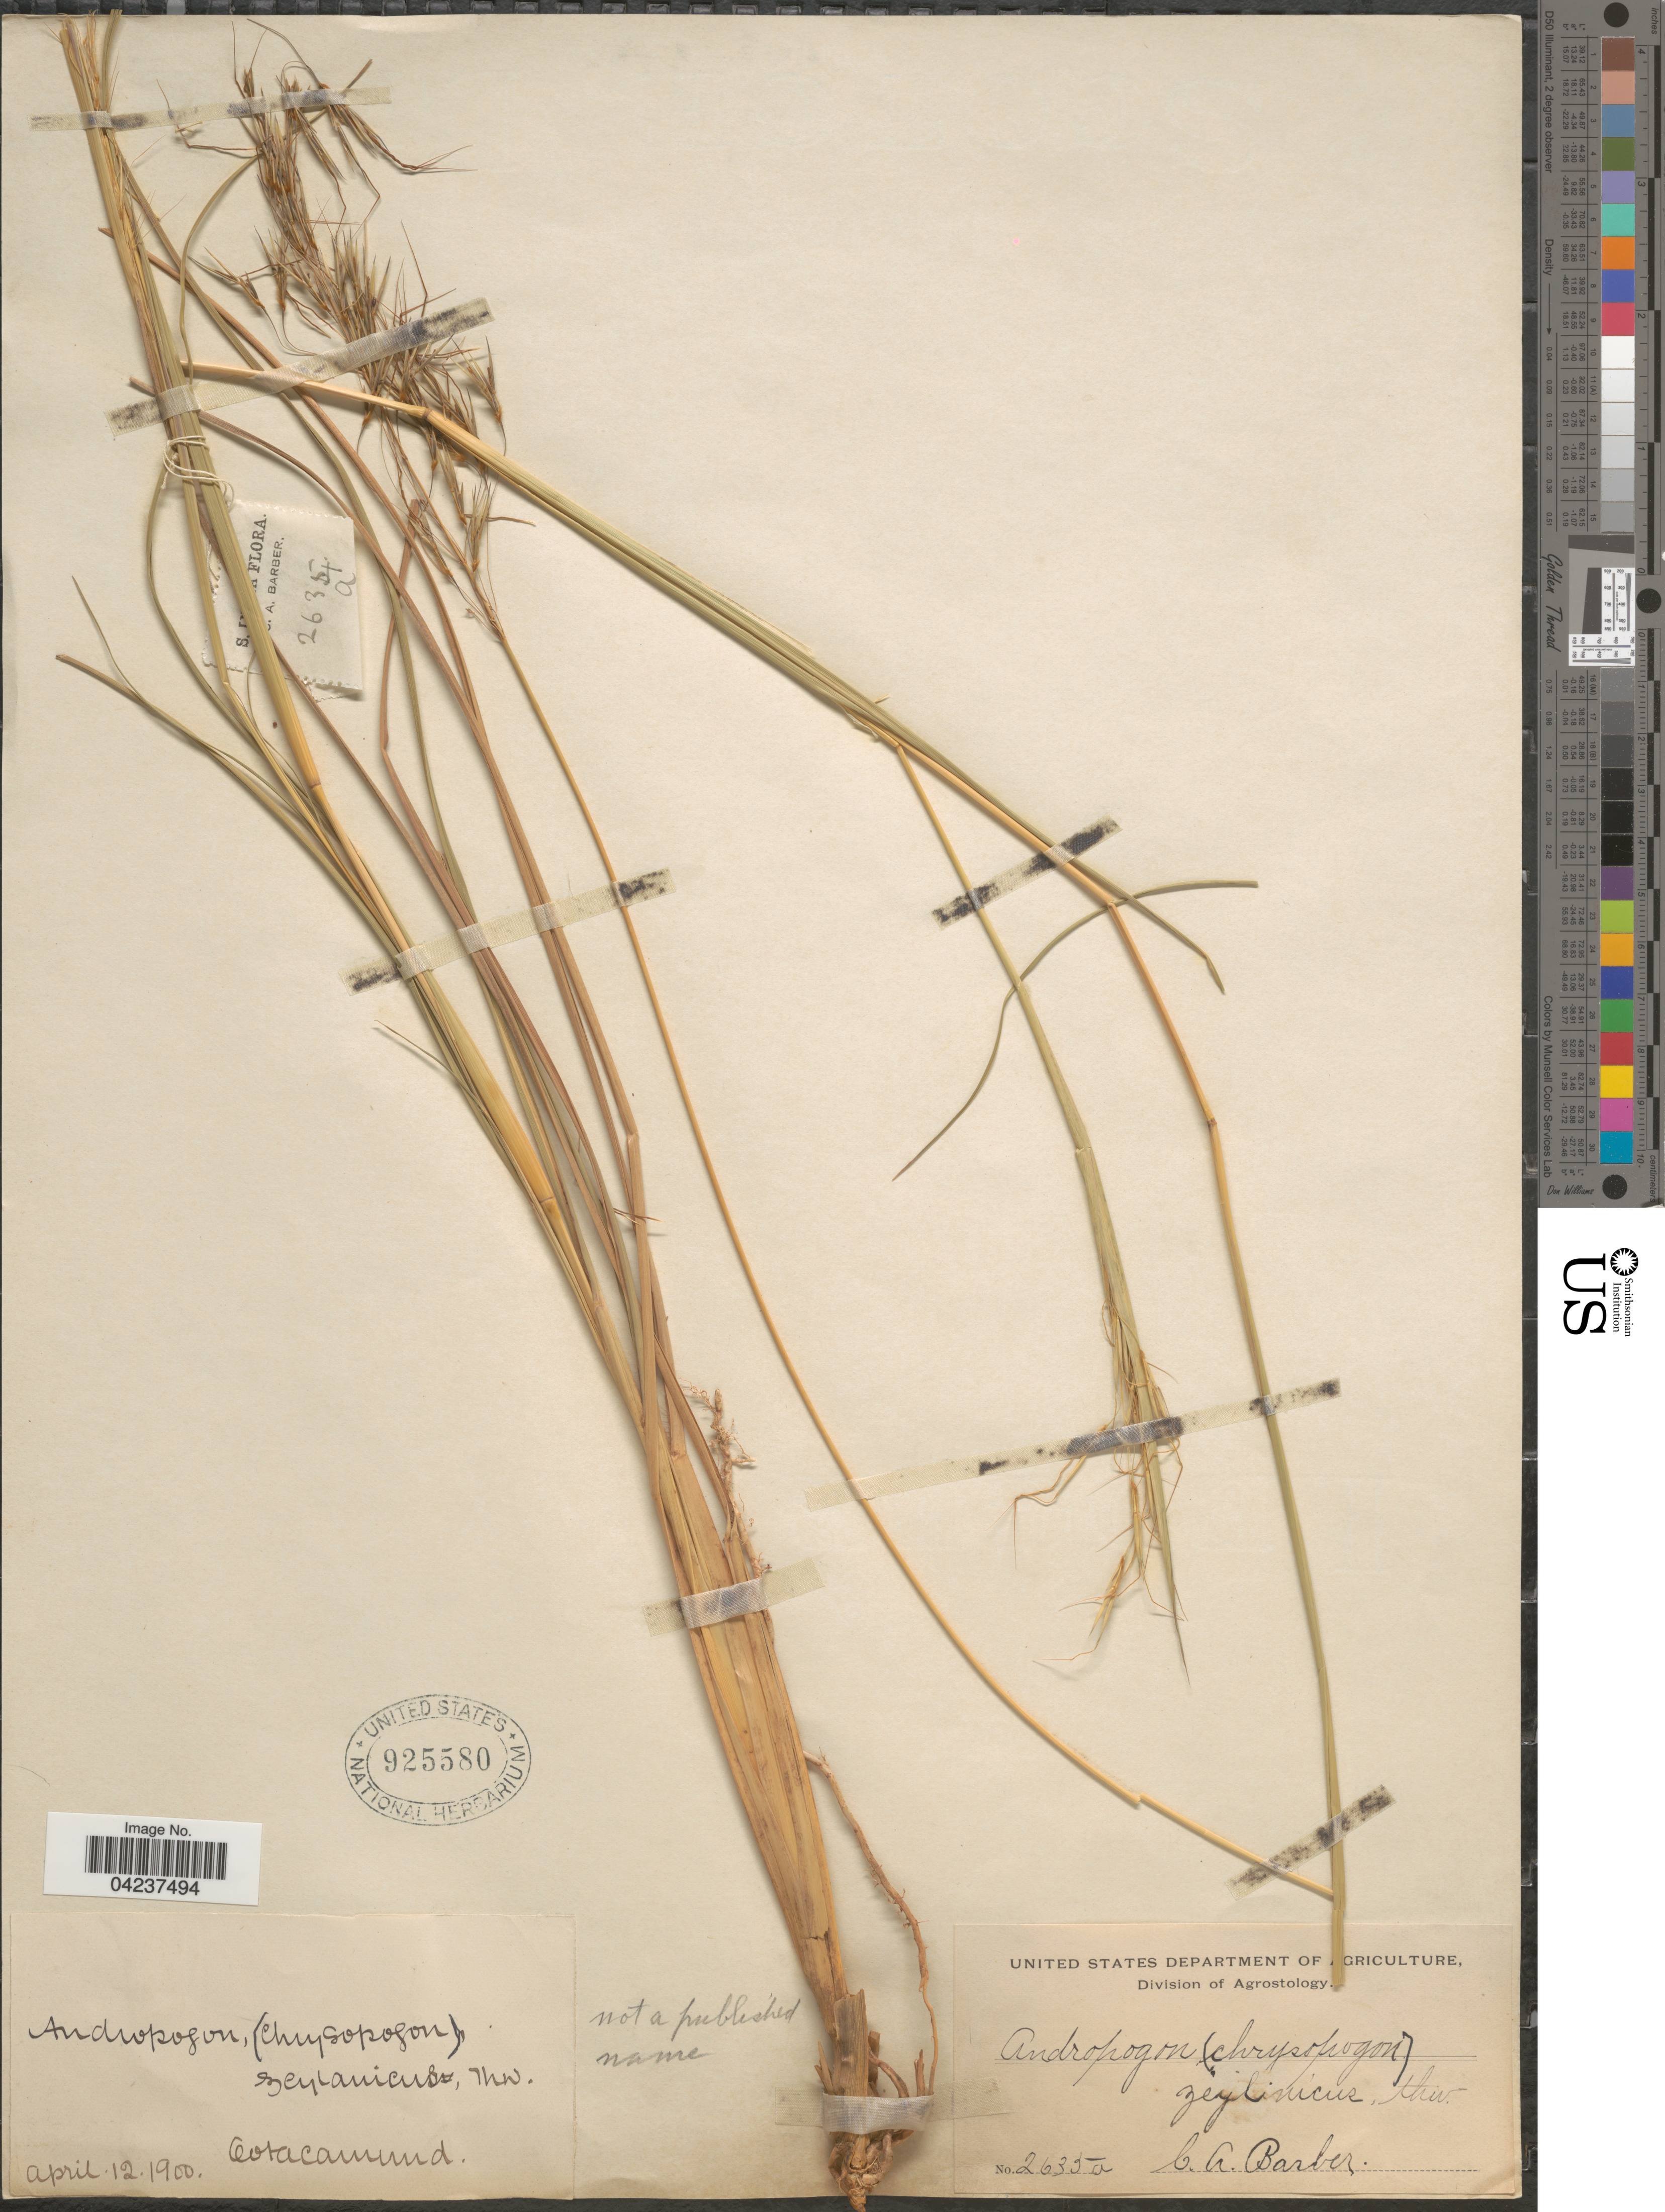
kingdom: Plantae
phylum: Tracheophyta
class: Liliopsida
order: Poales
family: Poaceae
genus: Chrysopogon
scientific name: Chrysopogon sp.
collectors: C. Barber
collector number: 2635a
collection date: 1900-04-12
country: India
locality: Ootacamund.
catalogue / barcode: US 925580